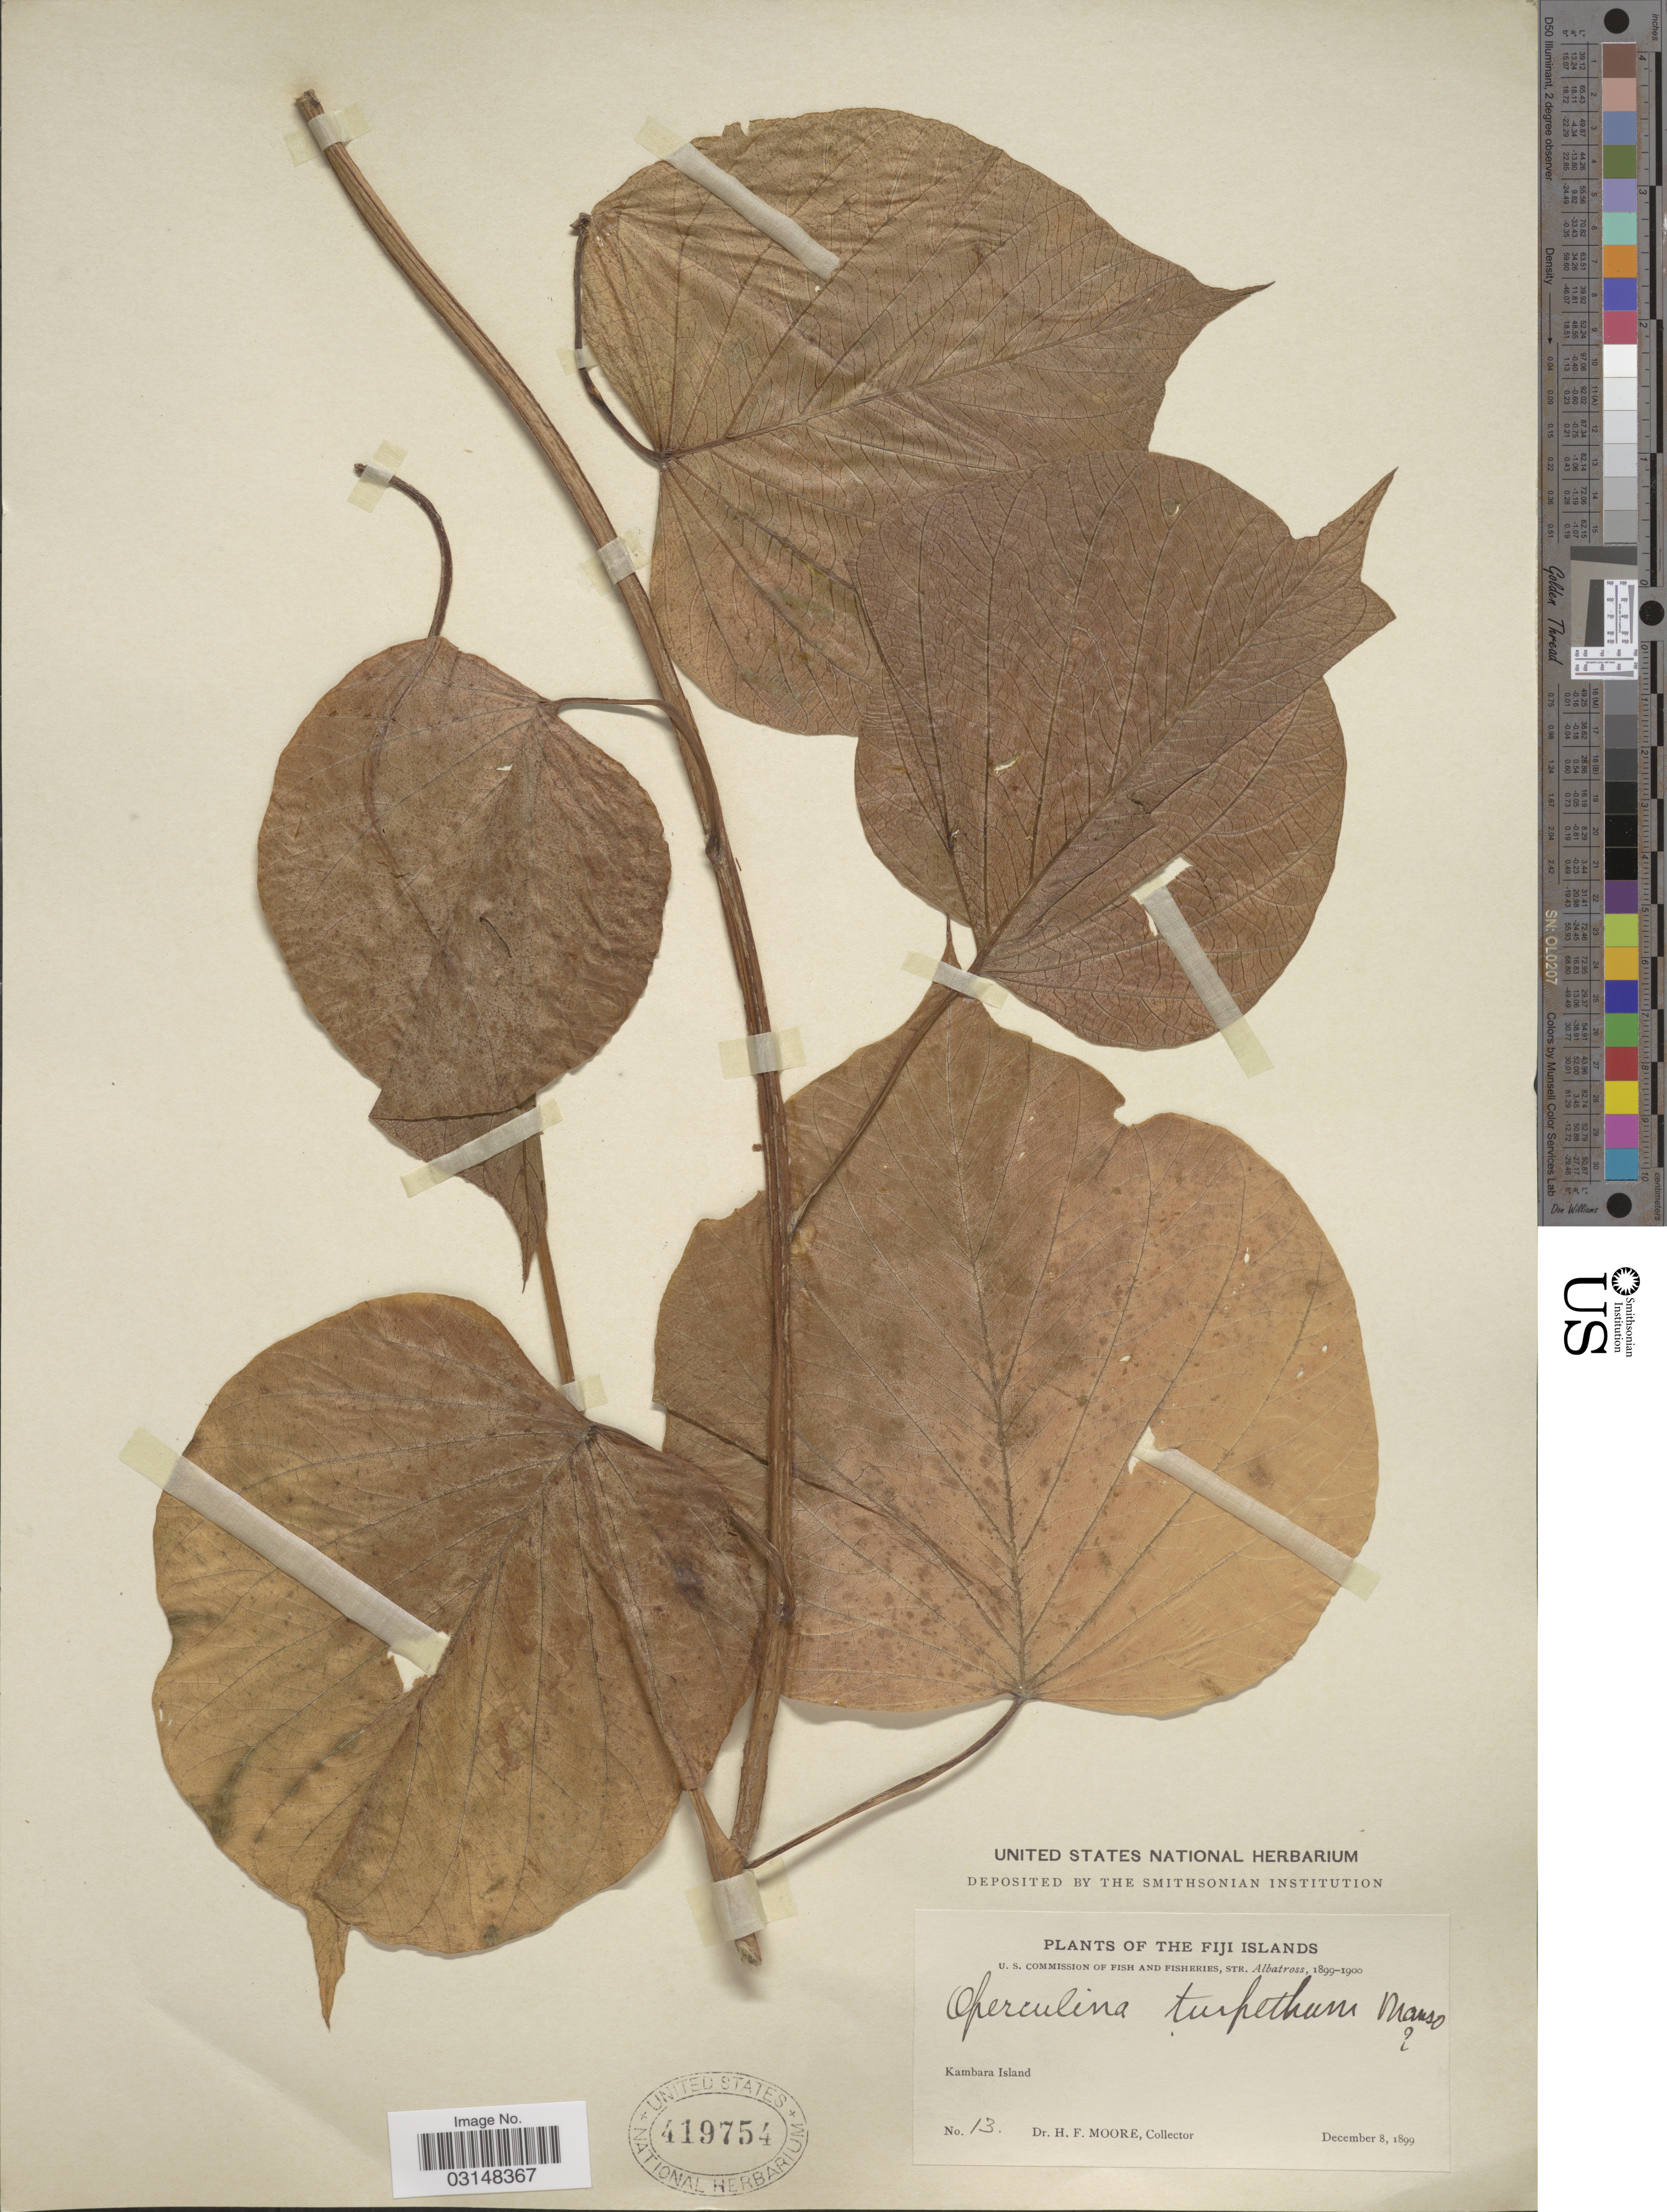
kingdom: Plantae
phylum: Tracheophyta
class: Magnoliopsida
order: Solanales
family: Convolvulaceae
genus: Operculina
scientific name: Operculina turpethum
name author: (L.) Silva Manso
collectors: H. F. Moore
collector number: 13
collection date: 1899-12-08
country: Fiji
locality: Kambara Island.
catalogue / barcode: US 419754